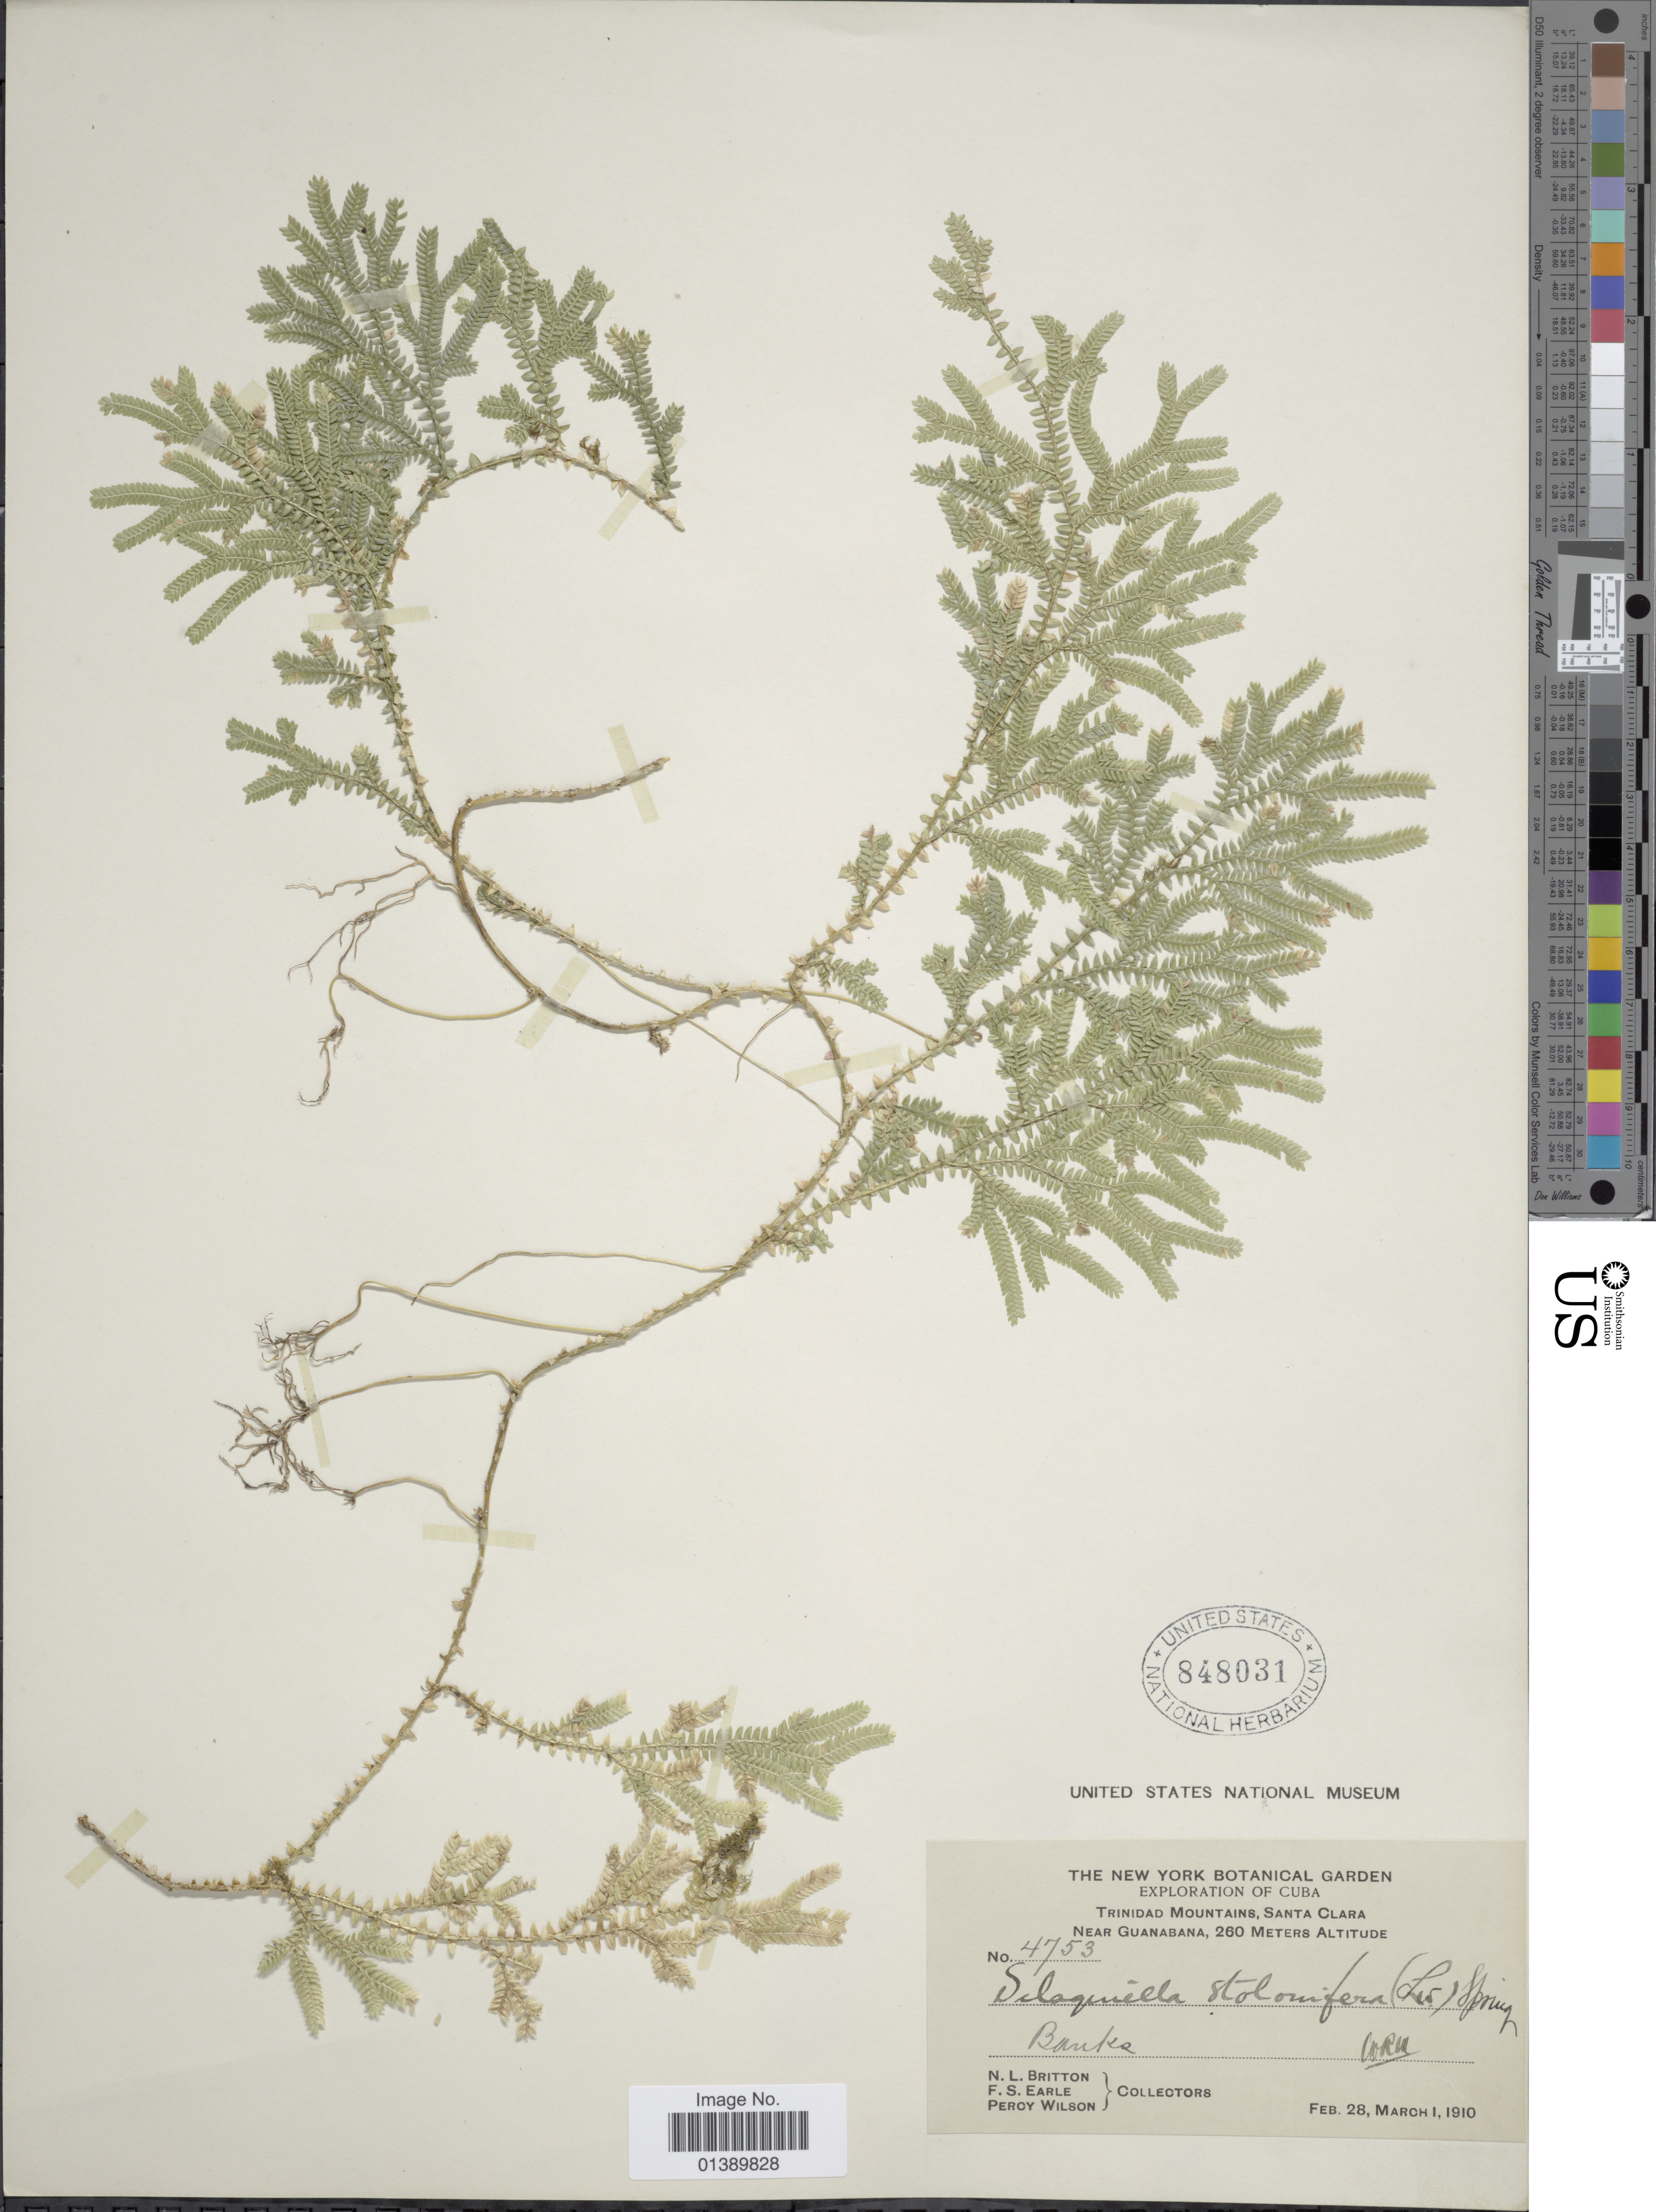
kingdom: Plantae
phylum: Tracheophyta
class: Lycopodiopsida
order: Selaginellales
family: Selaginellaceae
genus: Selaginella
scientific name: Selaginella plumosa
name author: (L.) C. Presl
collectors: N. Britton, F. S. Earle & P. Wilson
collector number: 4753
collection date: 1910-02-28/1910-03-01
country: Cuba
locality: Trinidad Mountains,Santa Clara Near Guanabana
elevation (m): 260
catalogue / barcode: US 848031